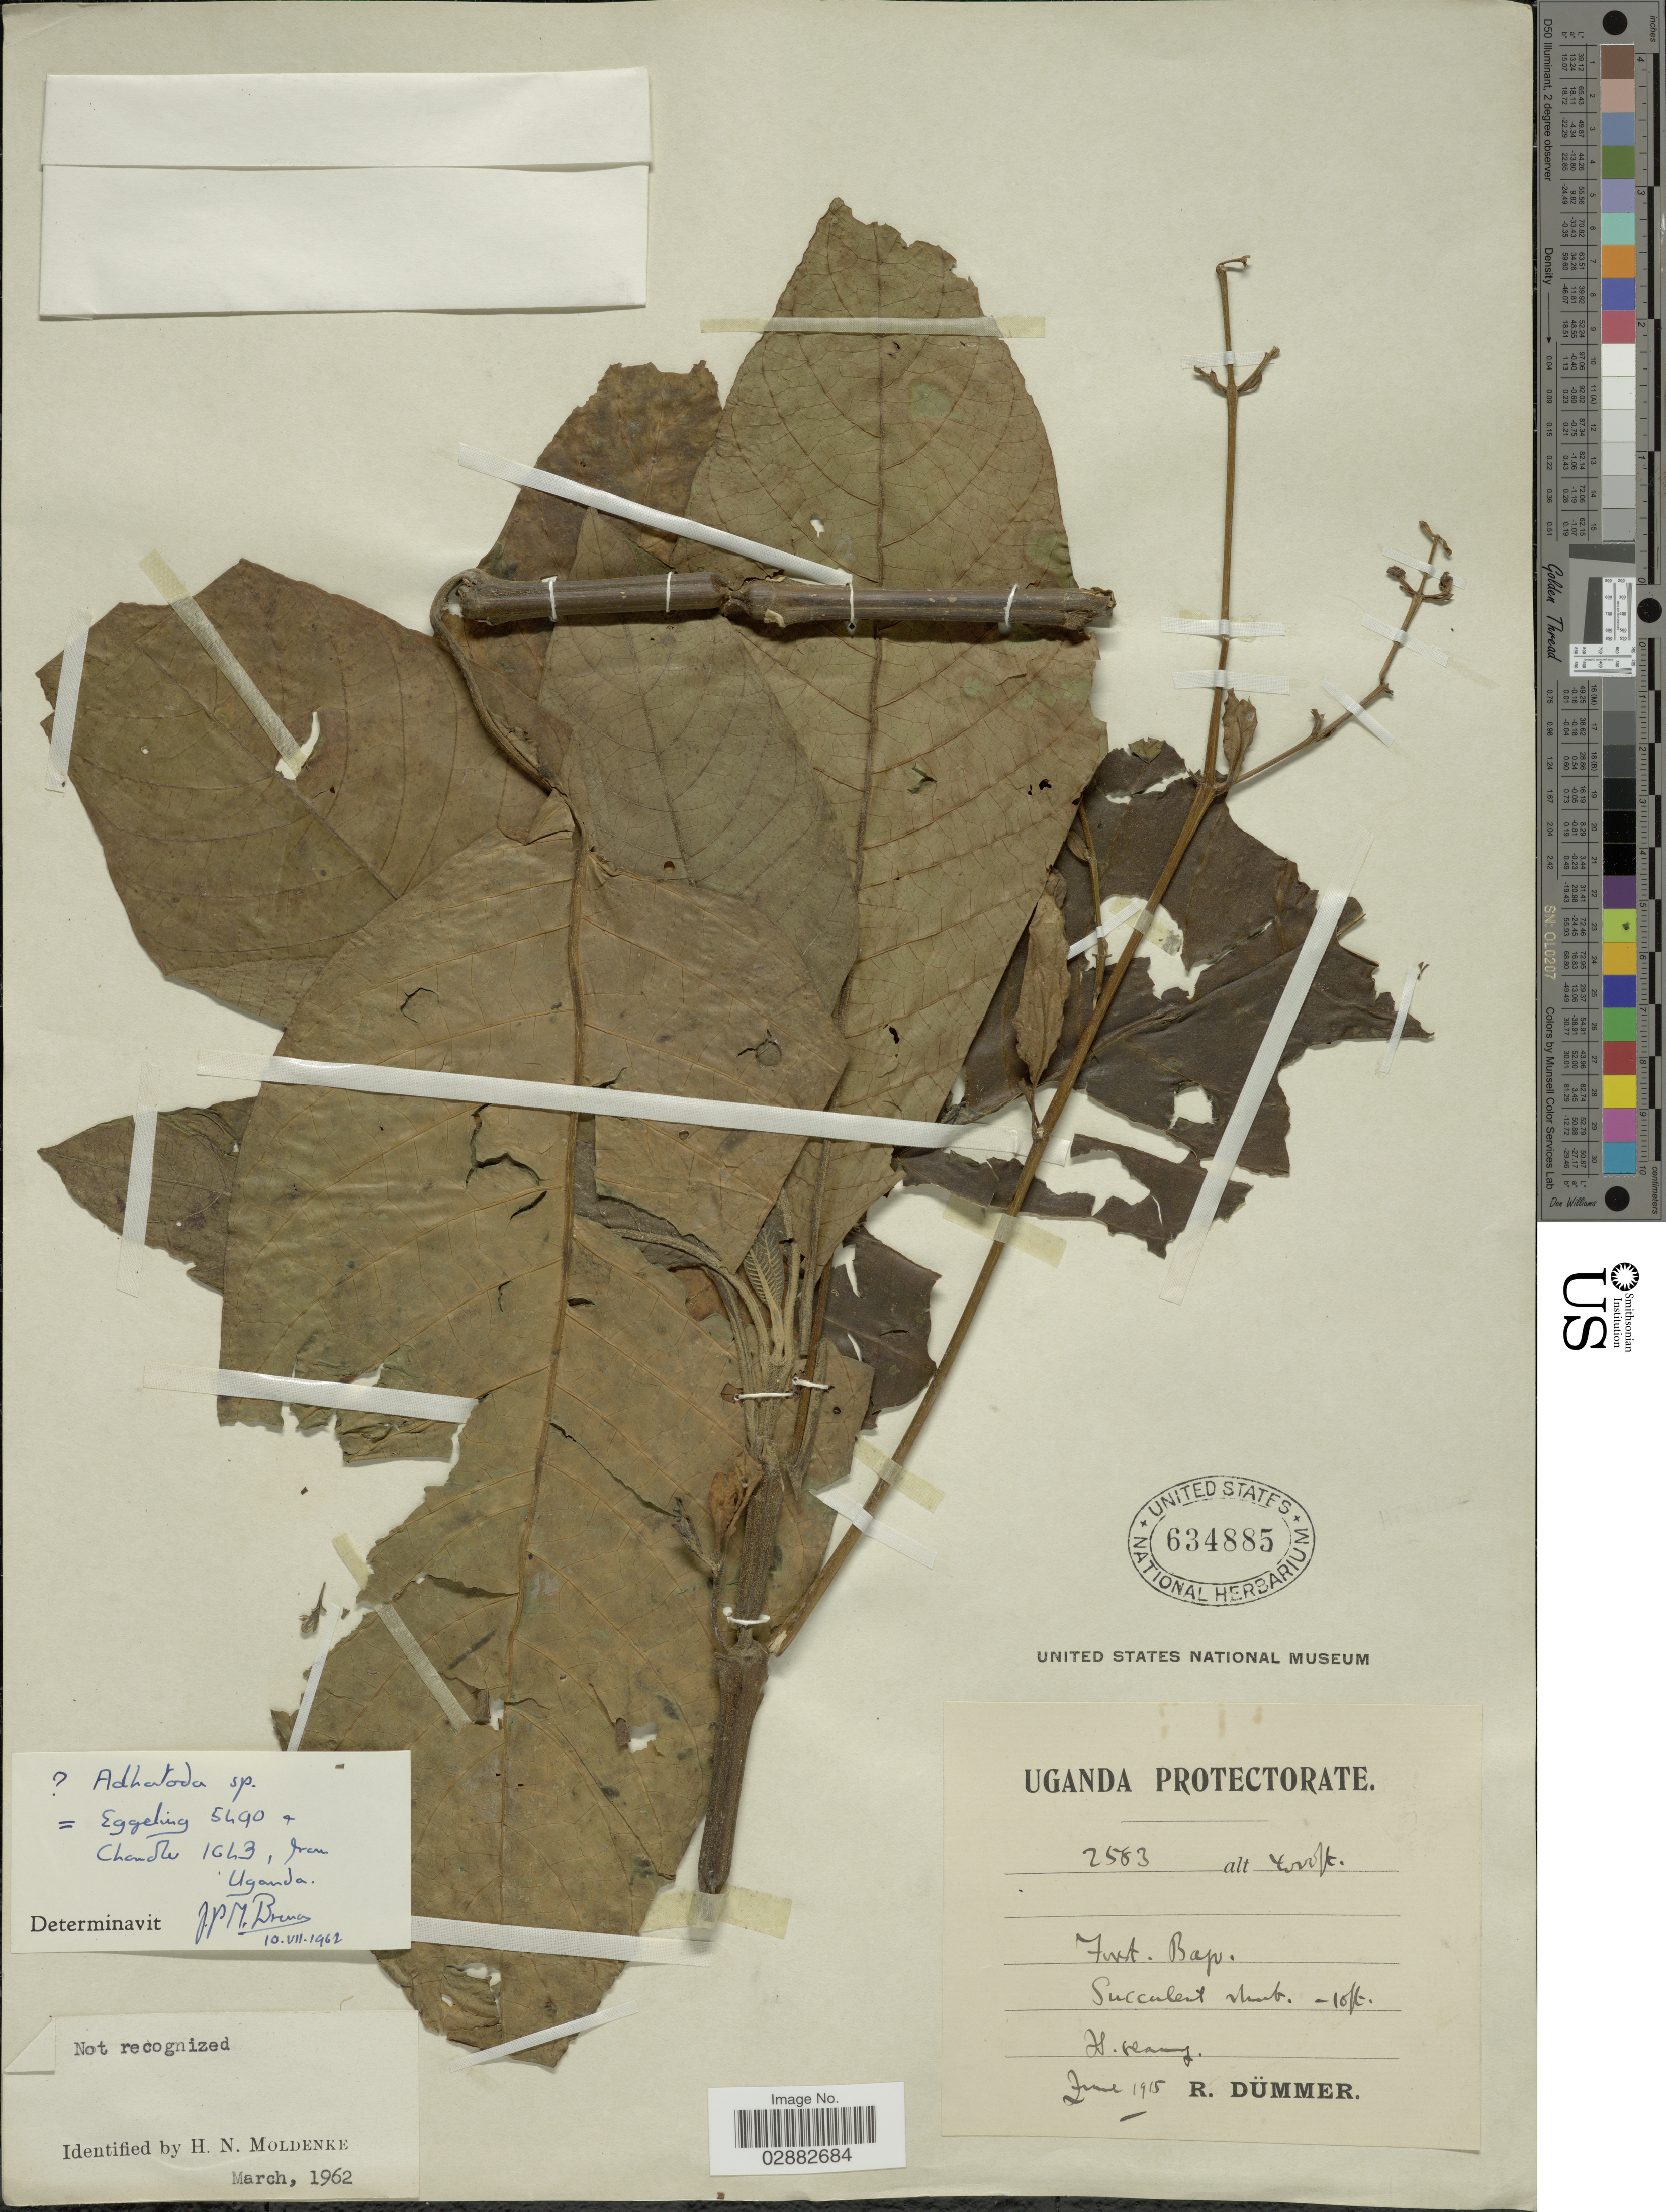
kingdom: Plantae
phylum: Tracheophyta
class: Magnoliopsida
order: Lamiales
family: Acanthaceae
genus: Justicia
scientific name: Justicia sp.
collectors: R. A. Dümmer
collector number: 2583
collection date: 1915-06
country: Uganda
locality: Uganda Protectorate. Bajo.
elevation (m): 1219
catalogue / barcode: US 634885